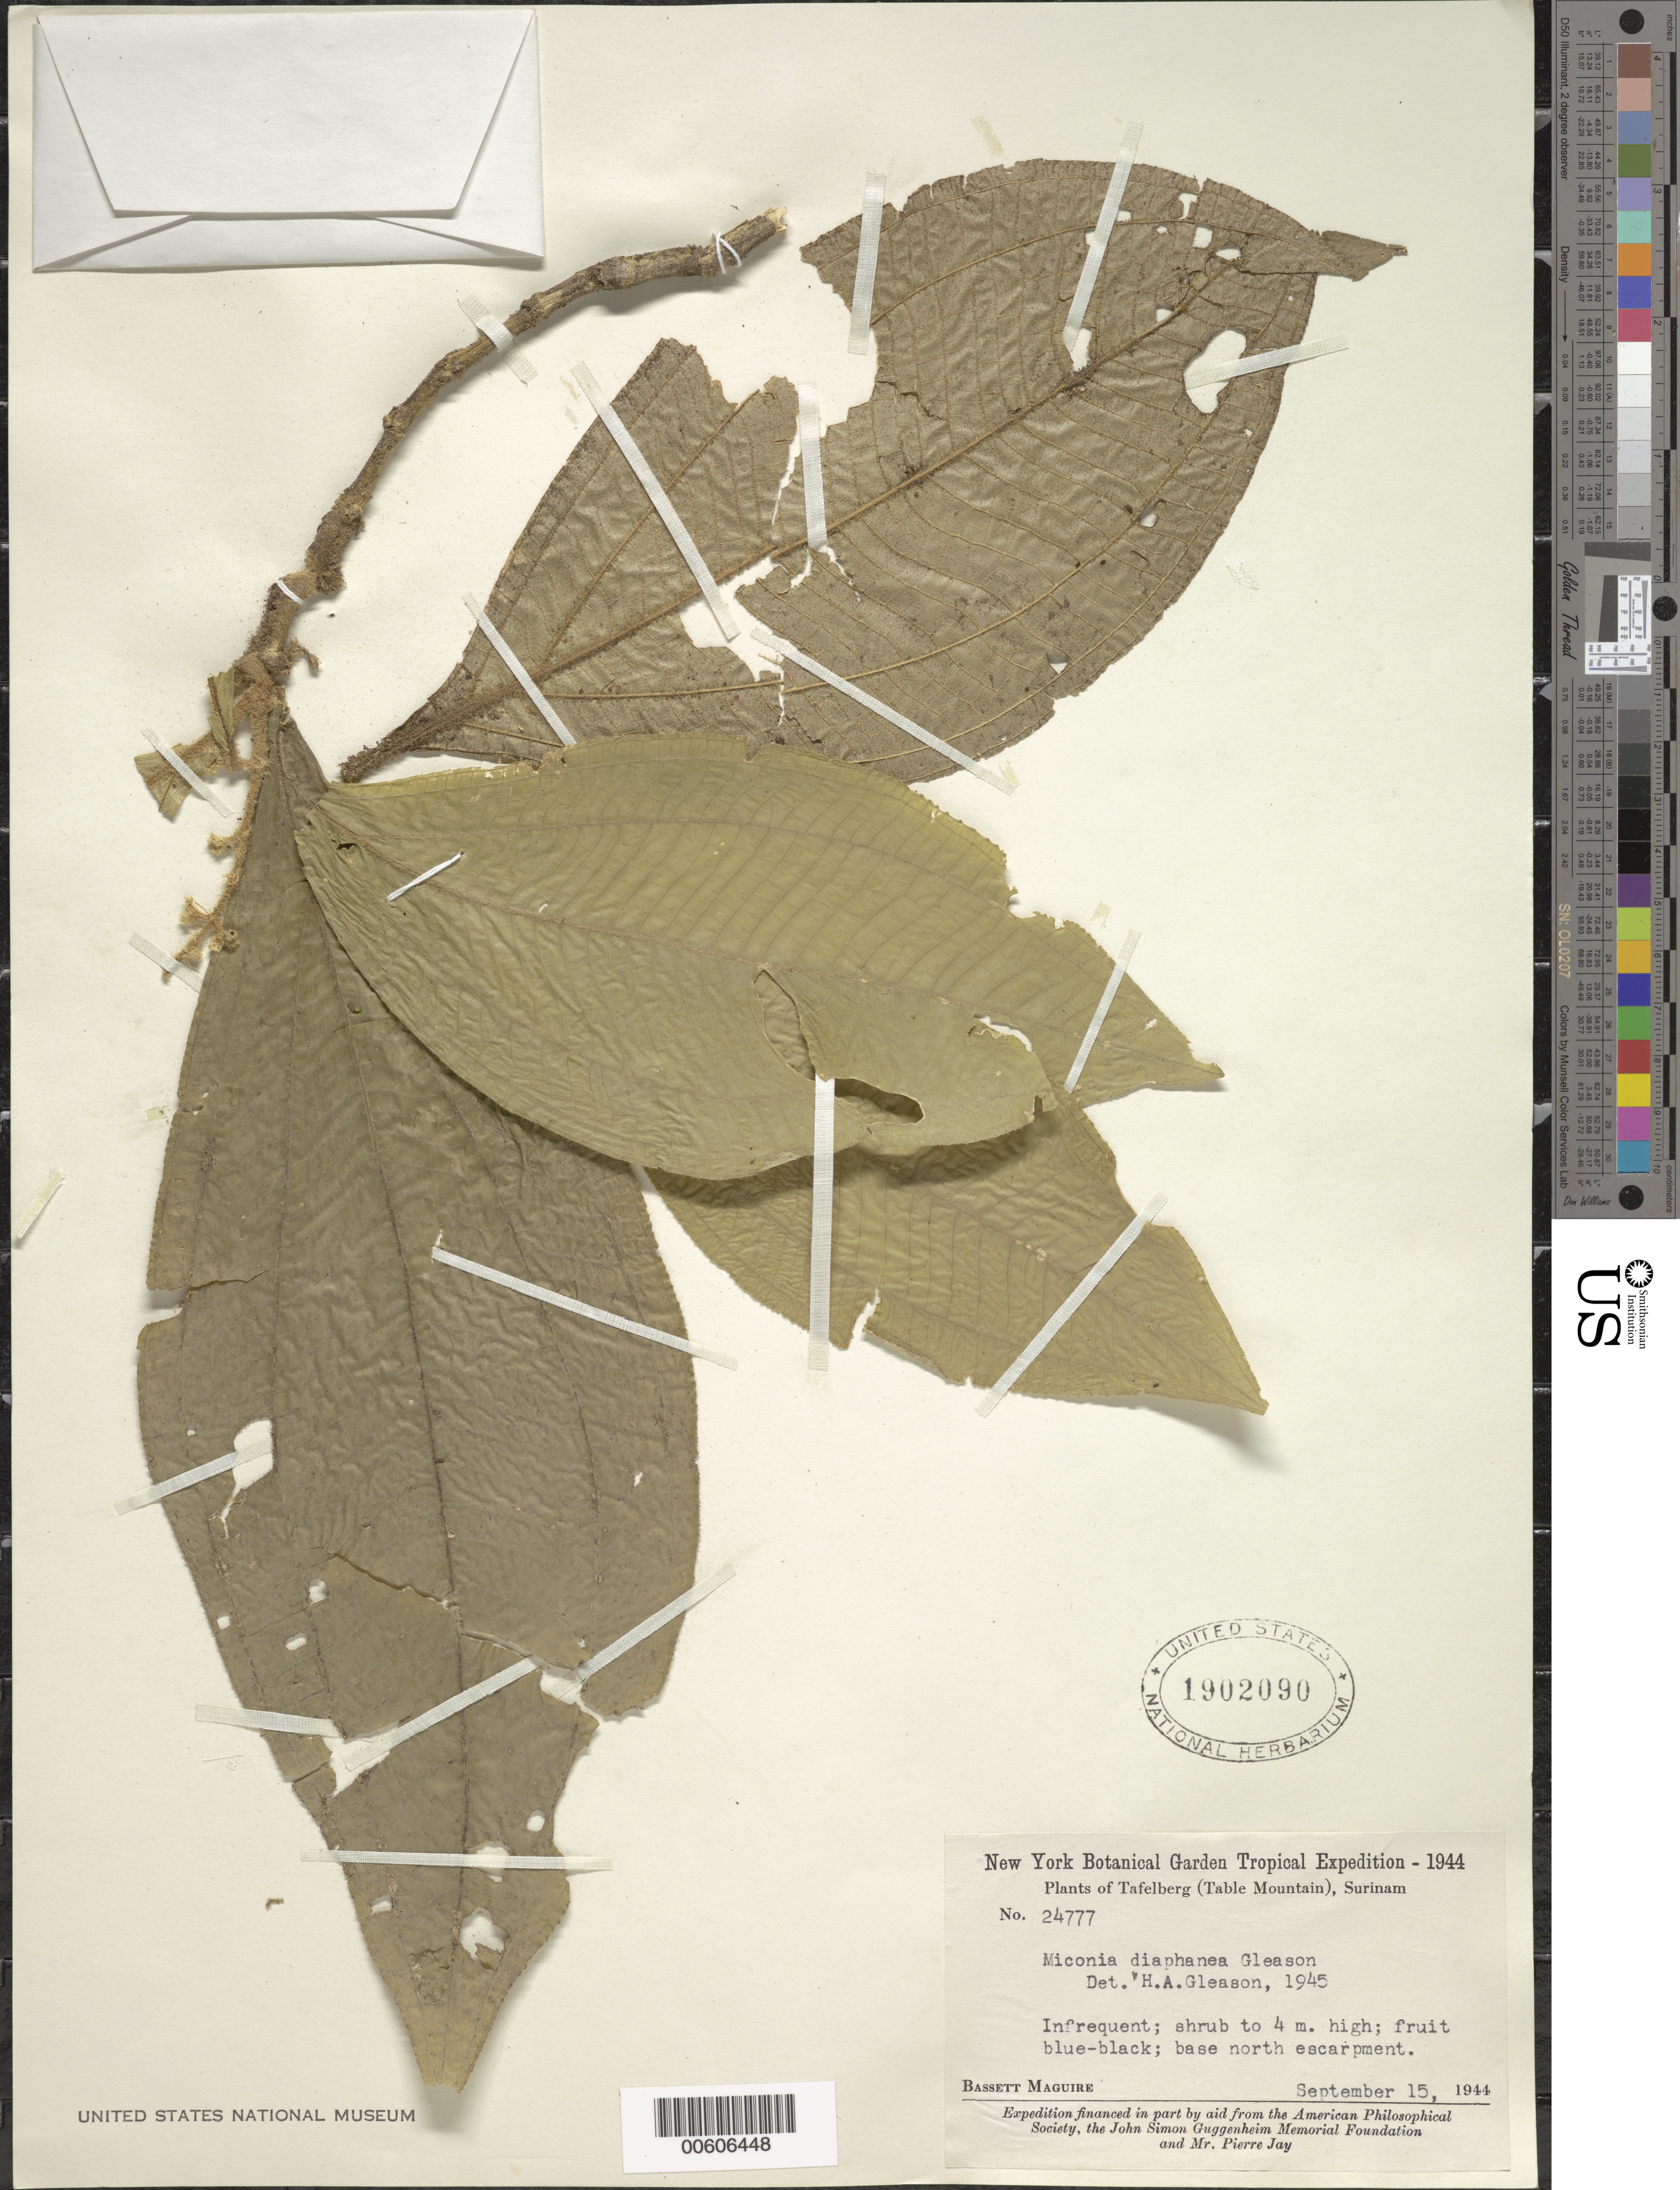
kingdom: Plantae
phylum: Tracheophyta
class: Magnoliopsida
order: Myrtales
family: Melastomataceae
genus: Miconia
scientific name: Miconia diaphanea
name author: Gleason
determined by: Gleason, H. A.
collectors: B. Maguire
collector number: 24777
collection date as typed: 15-Sep-44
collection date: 1944-09-15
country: Suriname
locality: Tafelberg (Table Mountain), Augustus Falls, base of N escarpment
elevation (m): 390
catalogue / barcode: US 1902090